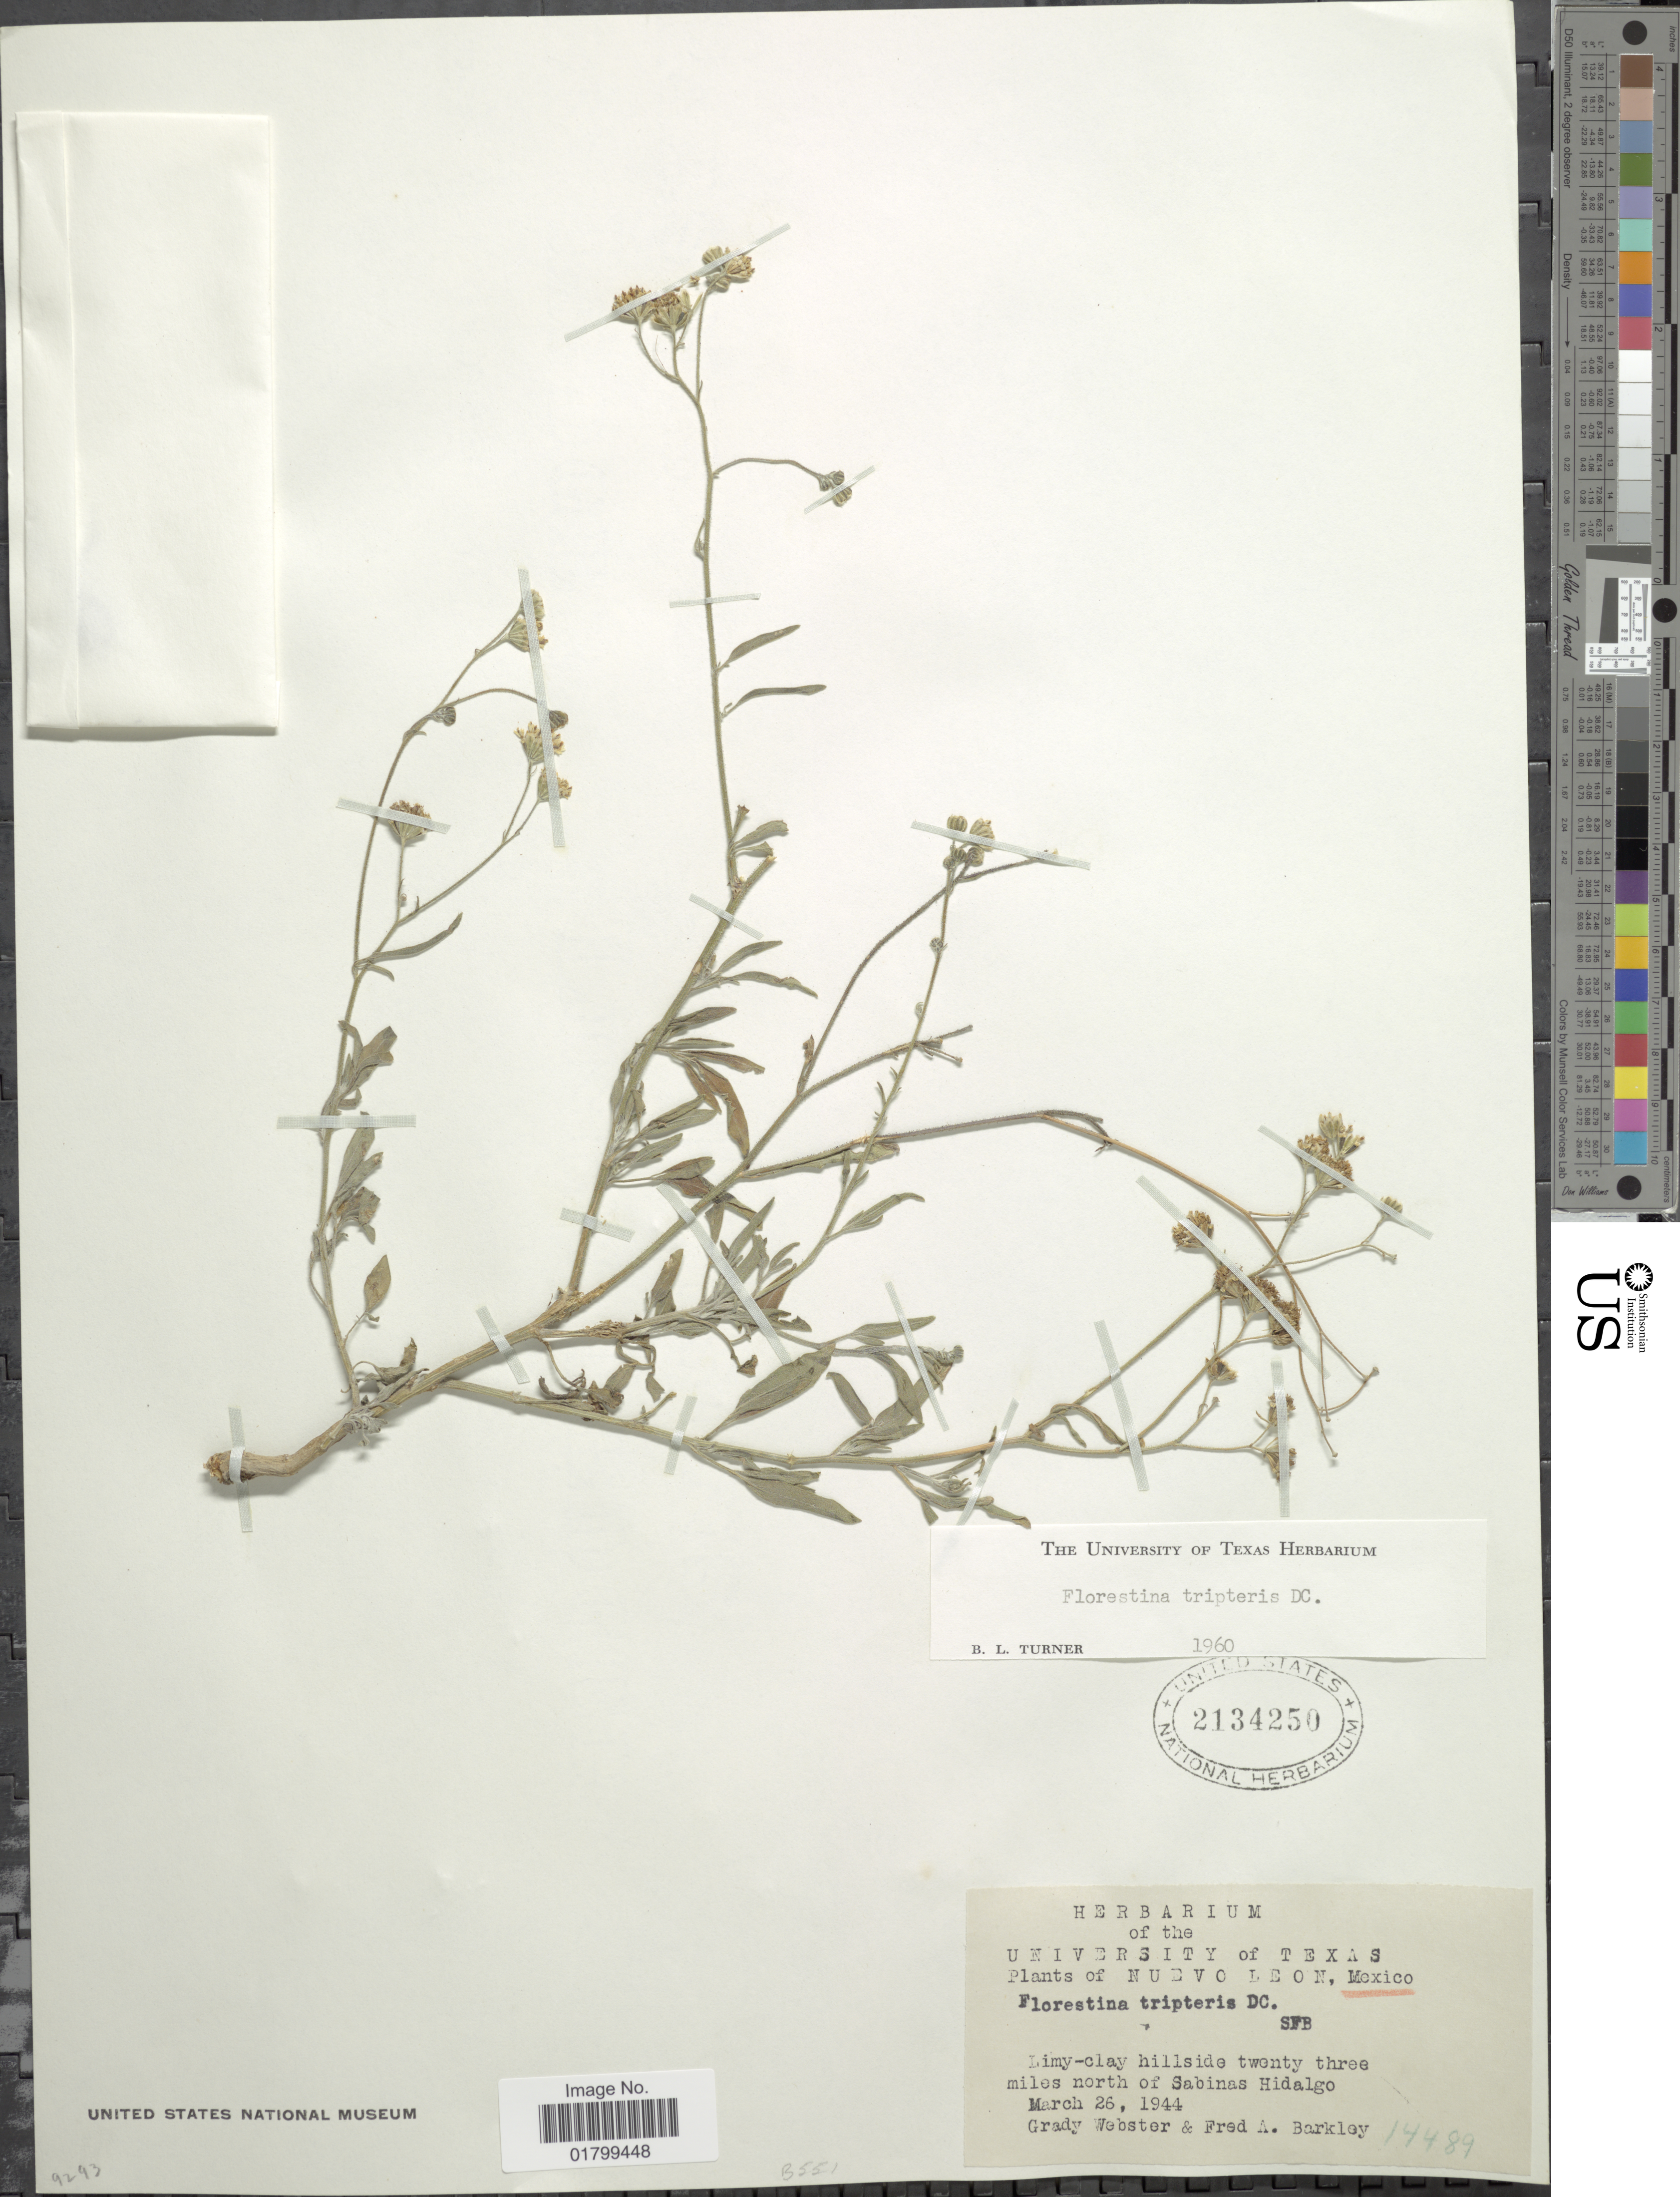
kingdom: Plantae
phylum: Tracheophyta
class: Magnoliopsida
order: Asterales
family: Asteraceae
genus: Florestina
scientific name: Florestina tripteris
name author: DC.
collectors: G. L. Webster & F. A. Barkley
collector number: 14489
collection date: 1944-03-26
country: Mexico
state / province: Nuevo León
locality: Twenty three miles north of Sabinas Hidalgo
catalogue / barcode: US 2134250